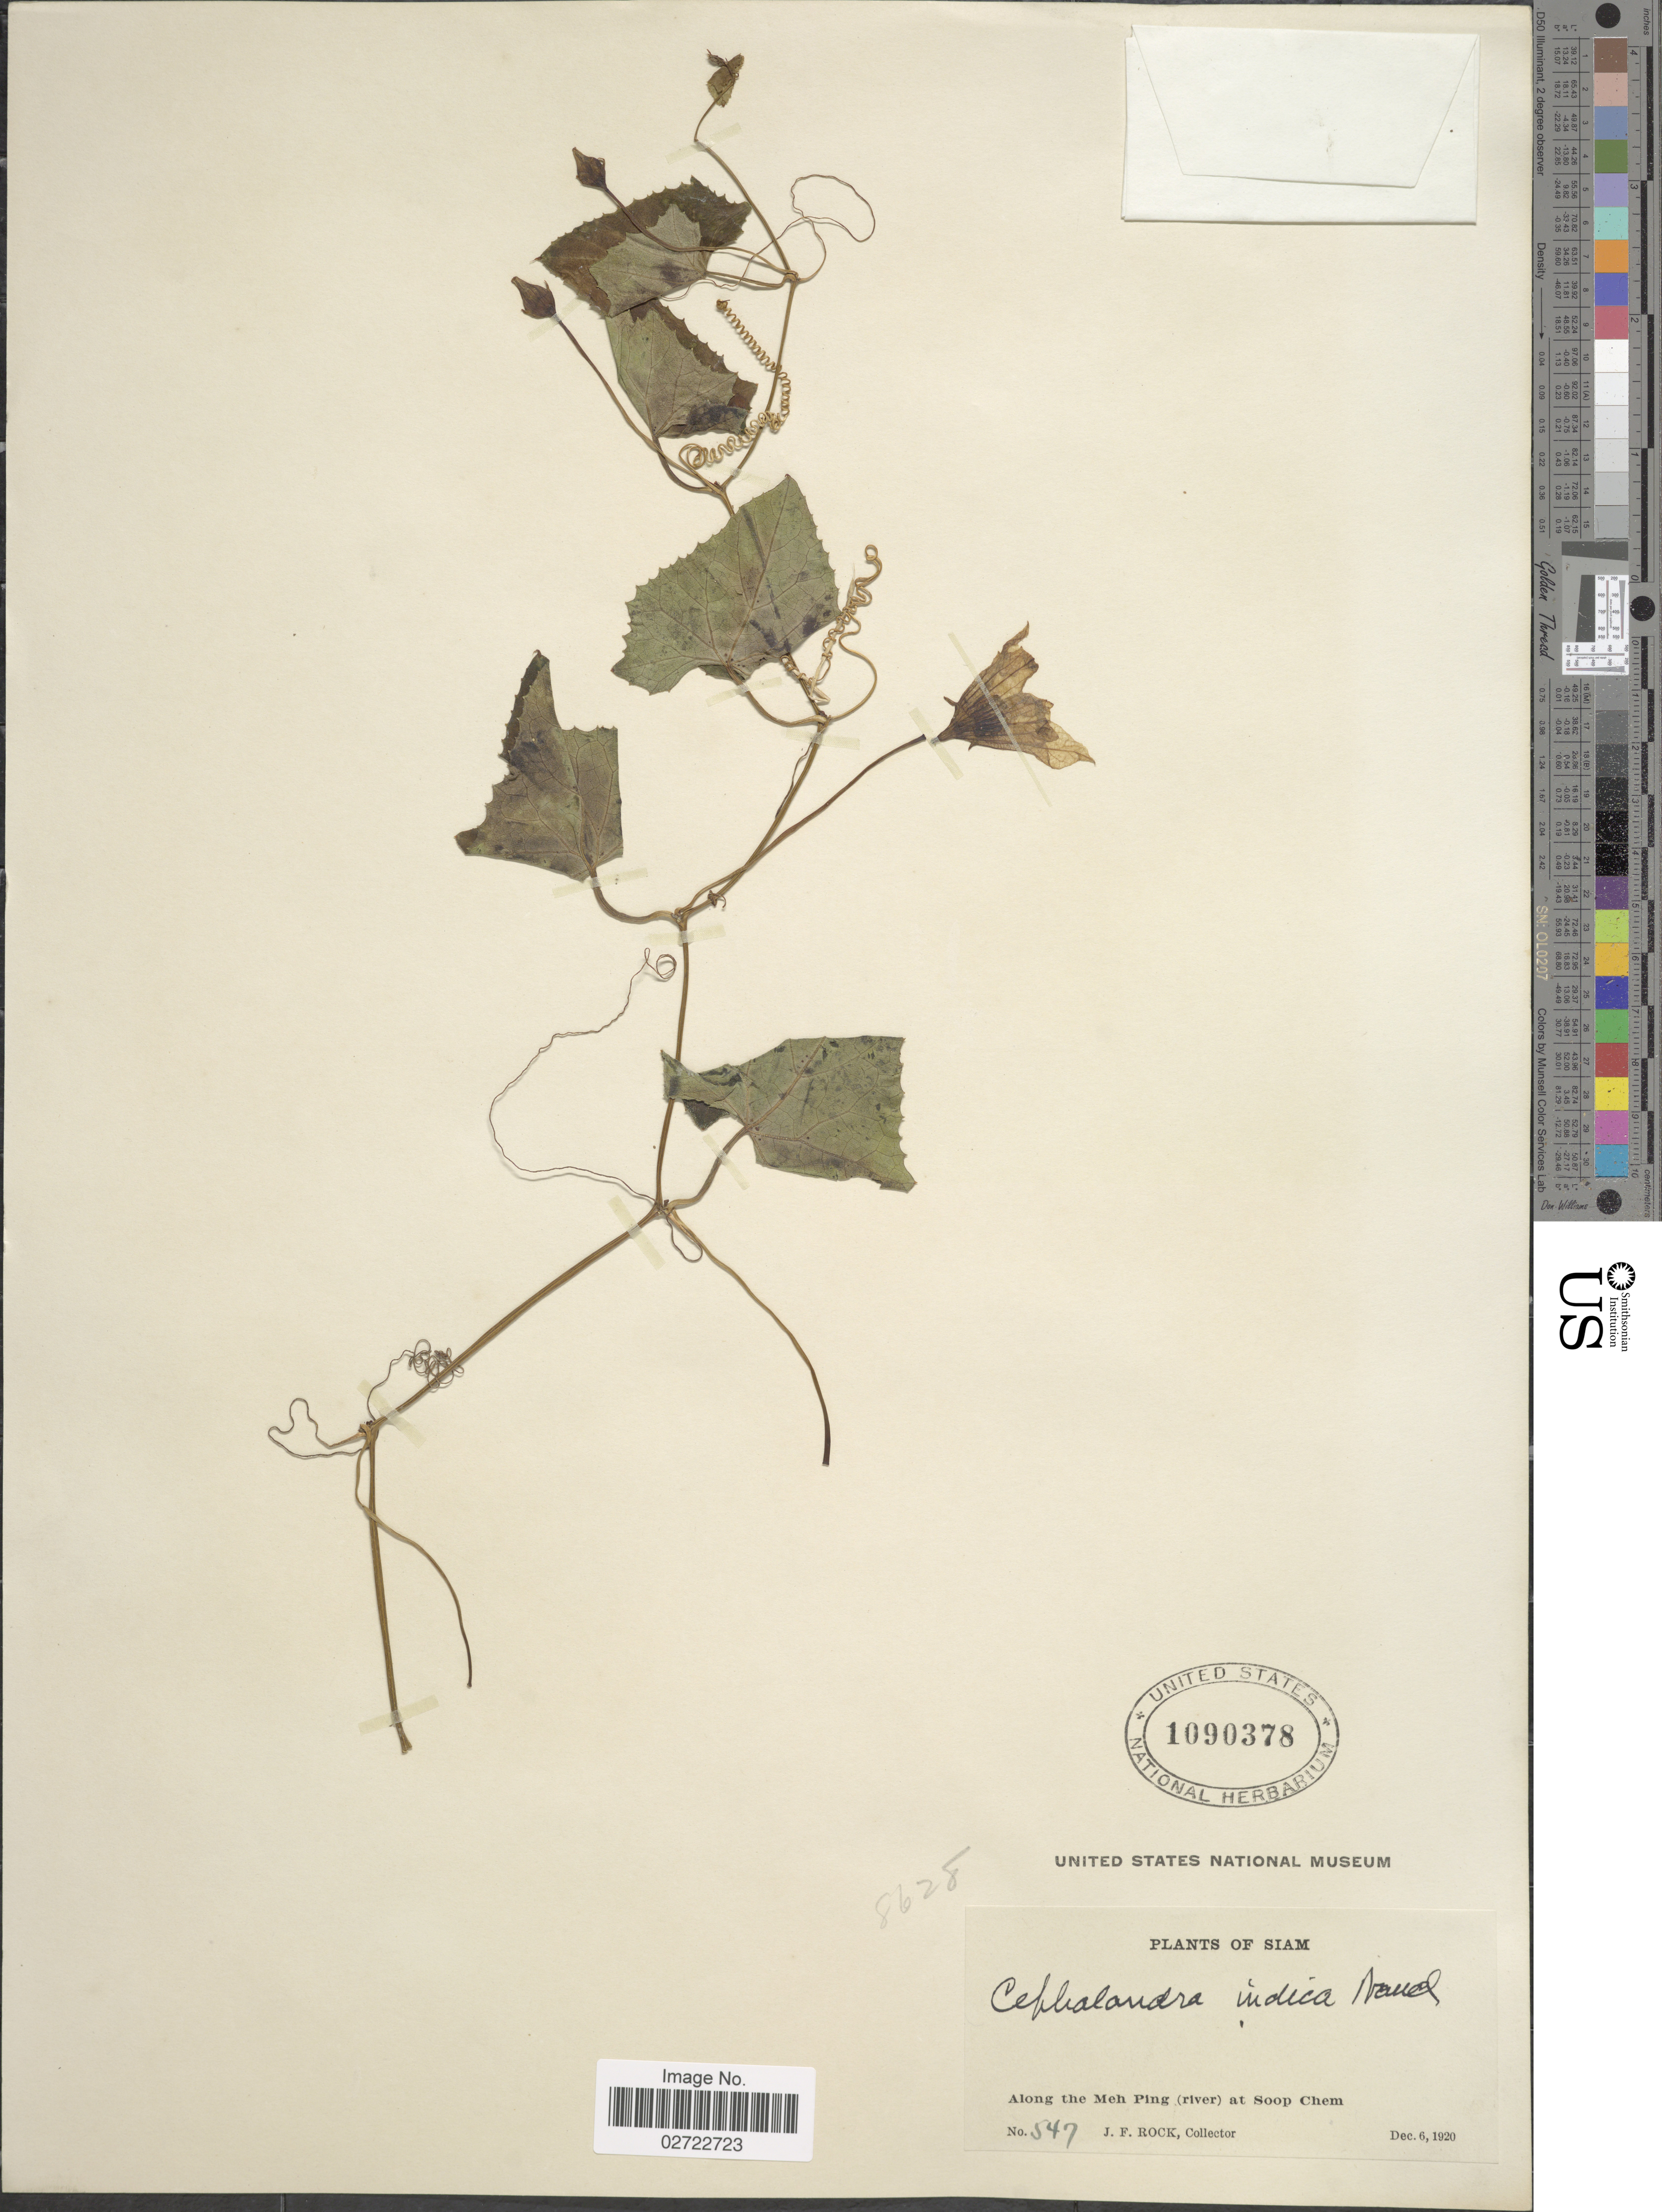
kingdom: Plantae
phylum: Tracheophyta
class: Magnoliopsida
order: Cucurbitales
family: Cucurbitaceae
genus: Coccinia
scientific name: Coccinia grandis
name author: (L.) Voigt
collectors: J. F. Rock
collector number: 547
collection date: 1960-12-06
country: Thailand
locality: Siam, Along the Meh Ping (river) at Soop Chem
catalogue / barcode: US 1090378